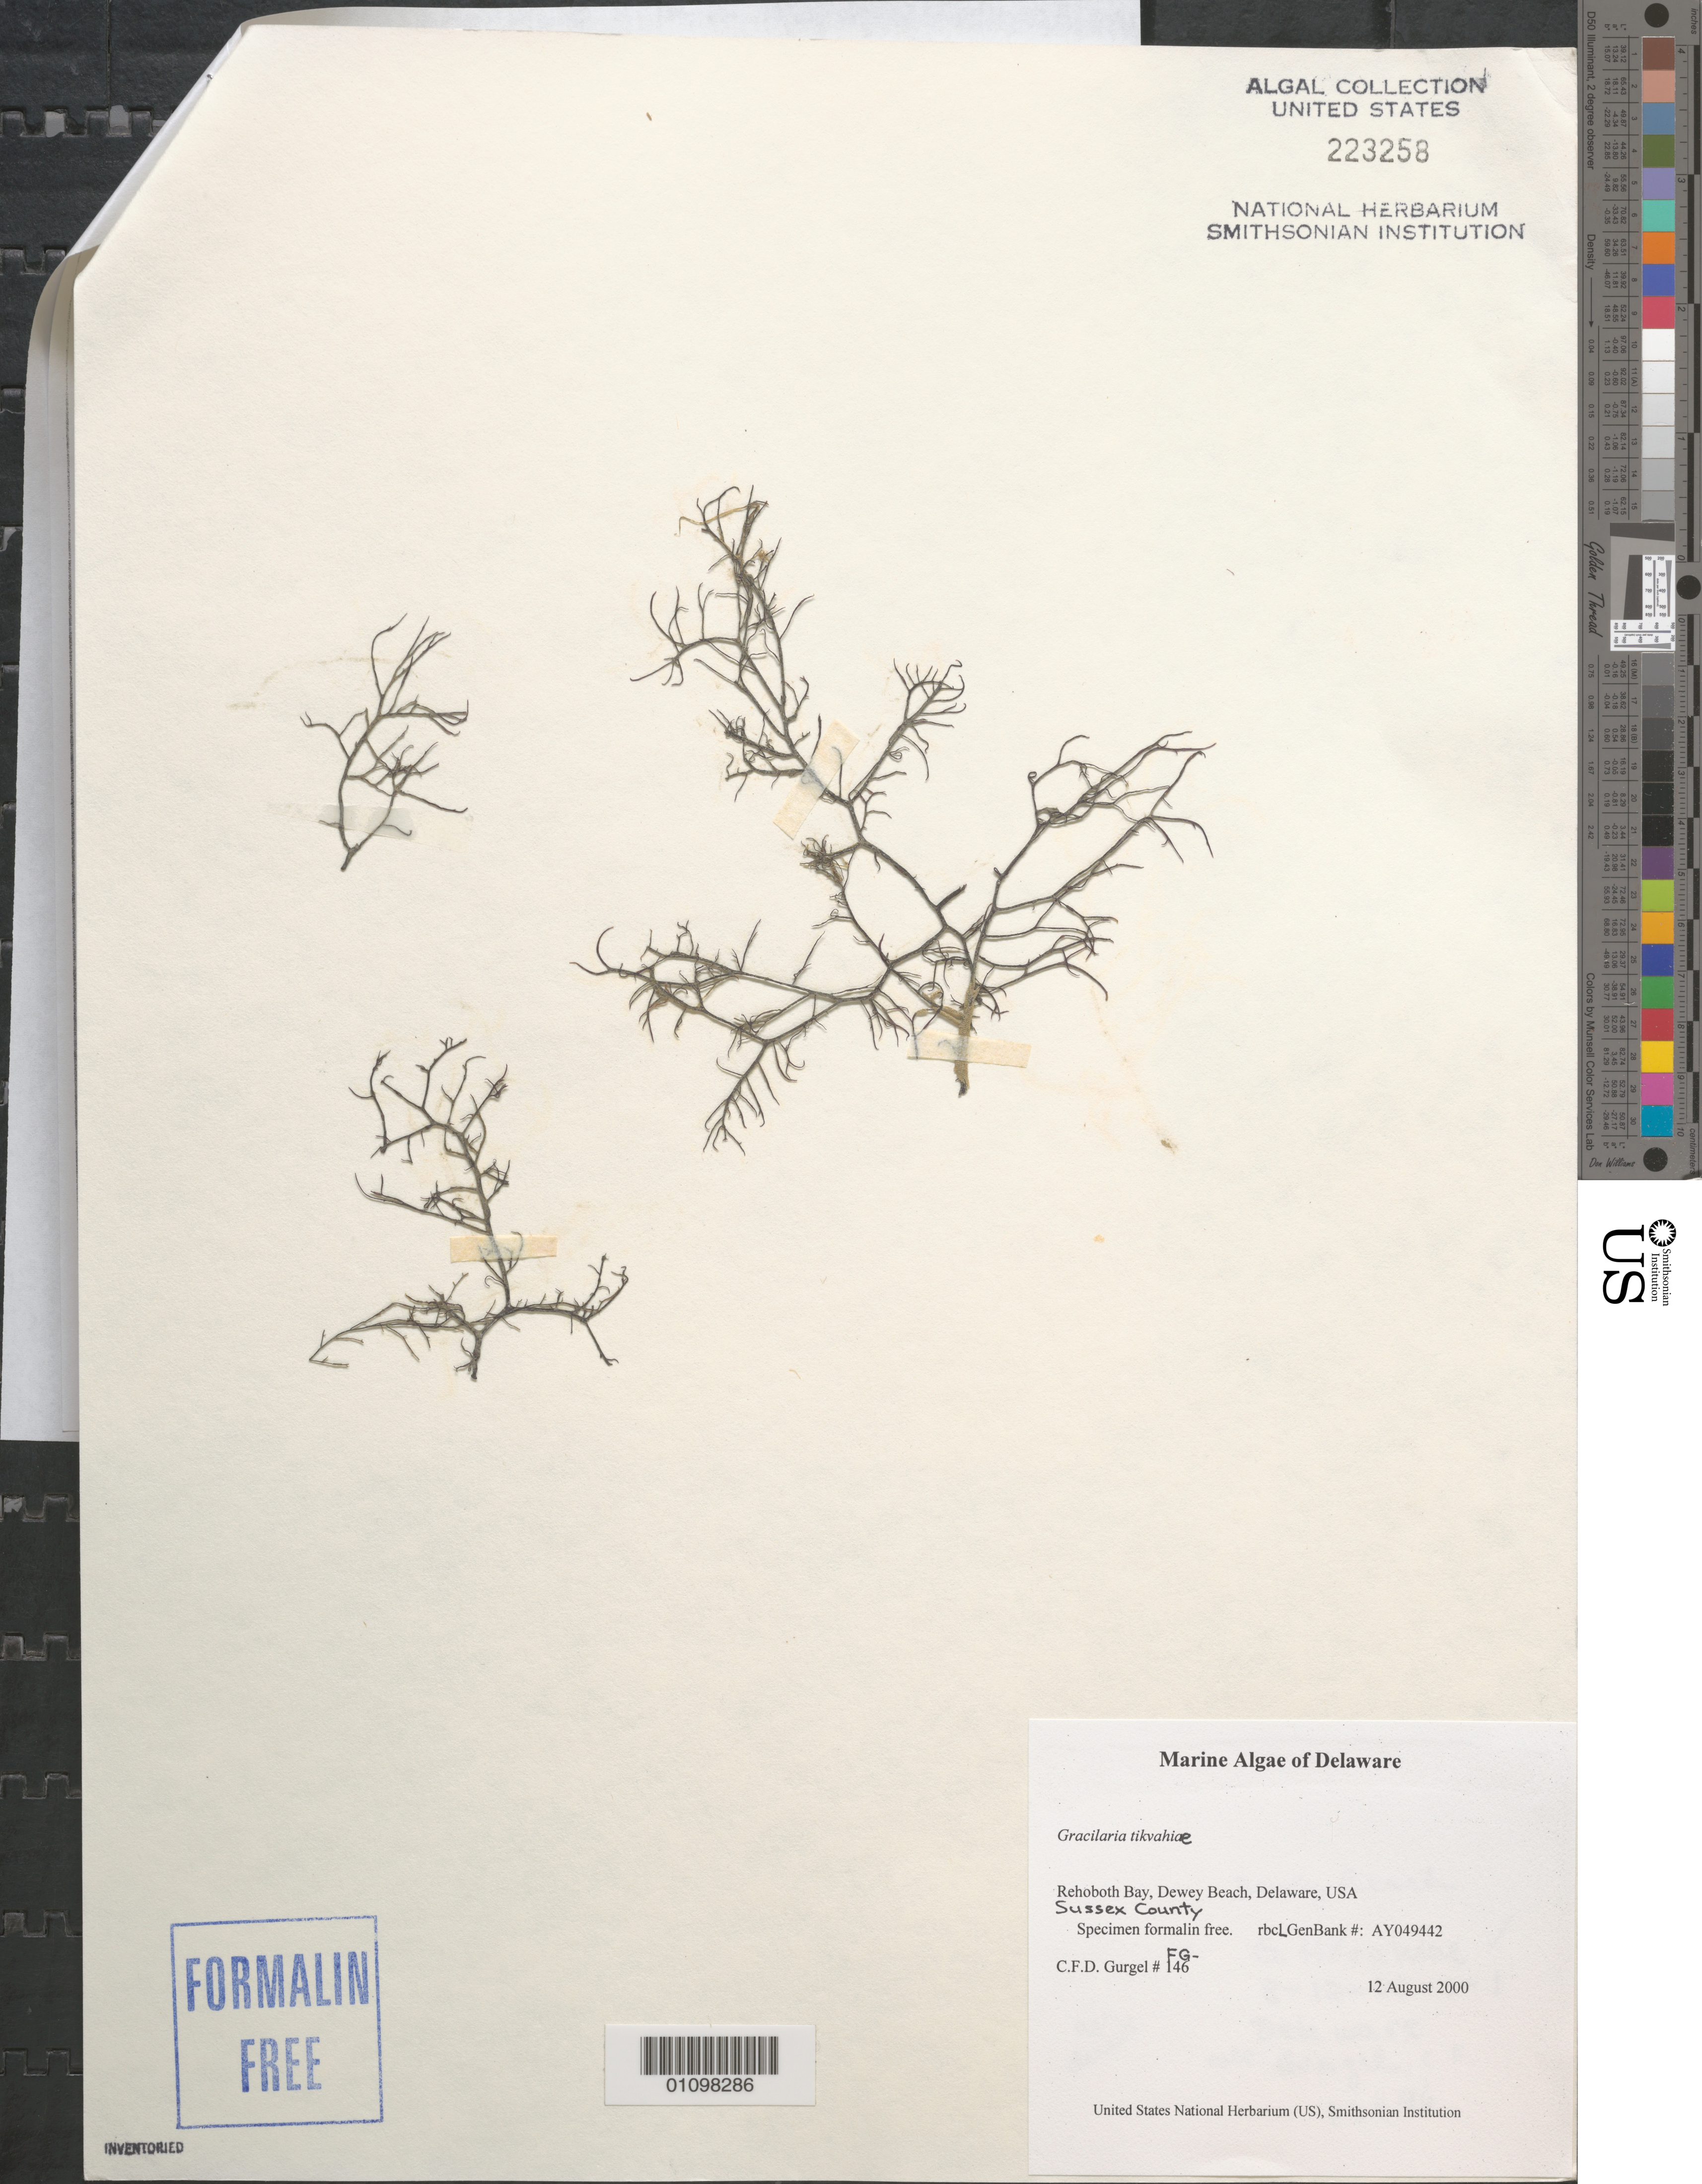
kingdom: Plantae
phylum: Rhodophyta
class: Florideophyceae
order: Gracilariales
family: Gracilariaceae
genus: Gracilaria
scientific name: Gracilaria tikvahiae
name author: McLachlan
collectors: C. Gurgel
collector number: FG-146 & rbcL GenBank AY049442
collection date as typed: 12 Aug 2000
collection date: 2000-08-12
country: United States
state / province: Delaware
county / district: Sussex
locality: Rehoboth Bay, Dewey Beach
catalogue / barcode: US 223258